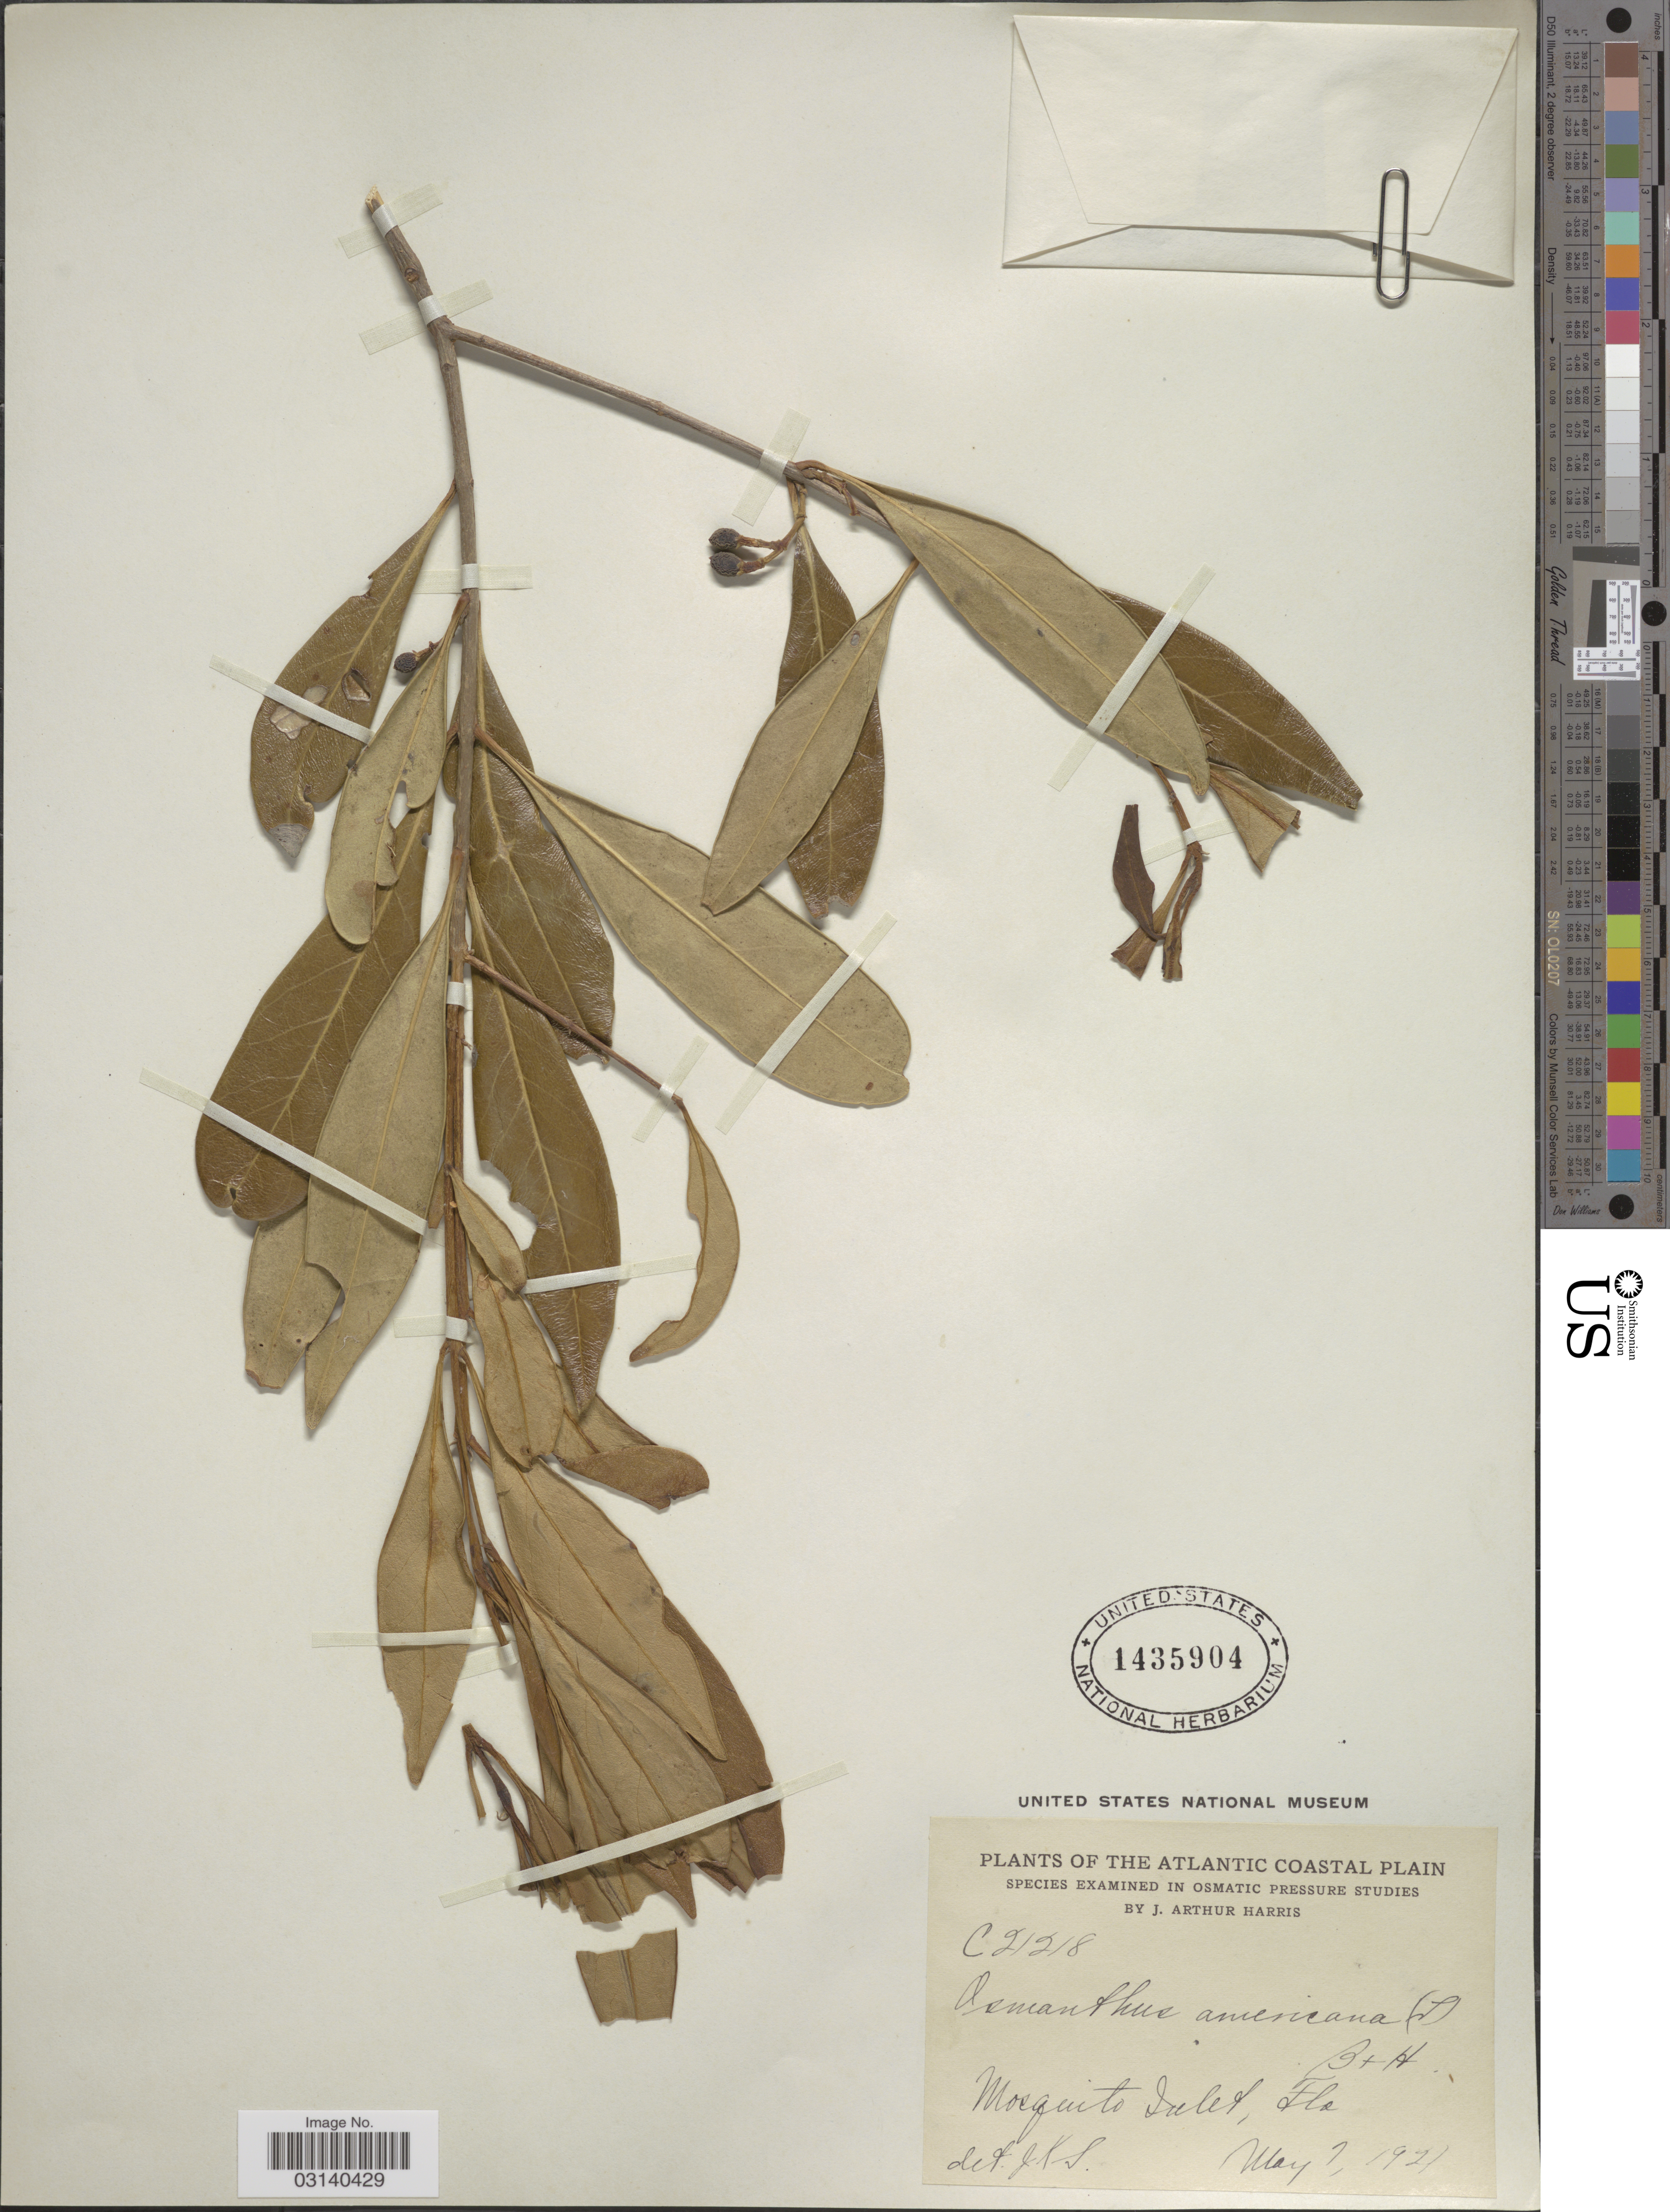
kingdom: Plantae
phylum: Tracheophyta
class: Magnoliopsida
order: Lamiales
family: Oleaceae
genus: Osmanthus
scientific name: Osmanthus americanus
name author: (L.) A. Gray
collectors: J. A. Harris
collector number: C 21218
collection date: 1921-05-07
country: United States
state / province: Florida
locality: The Atlantic Coastal Plain, Mosquito Inlet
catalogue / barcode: US 1435904